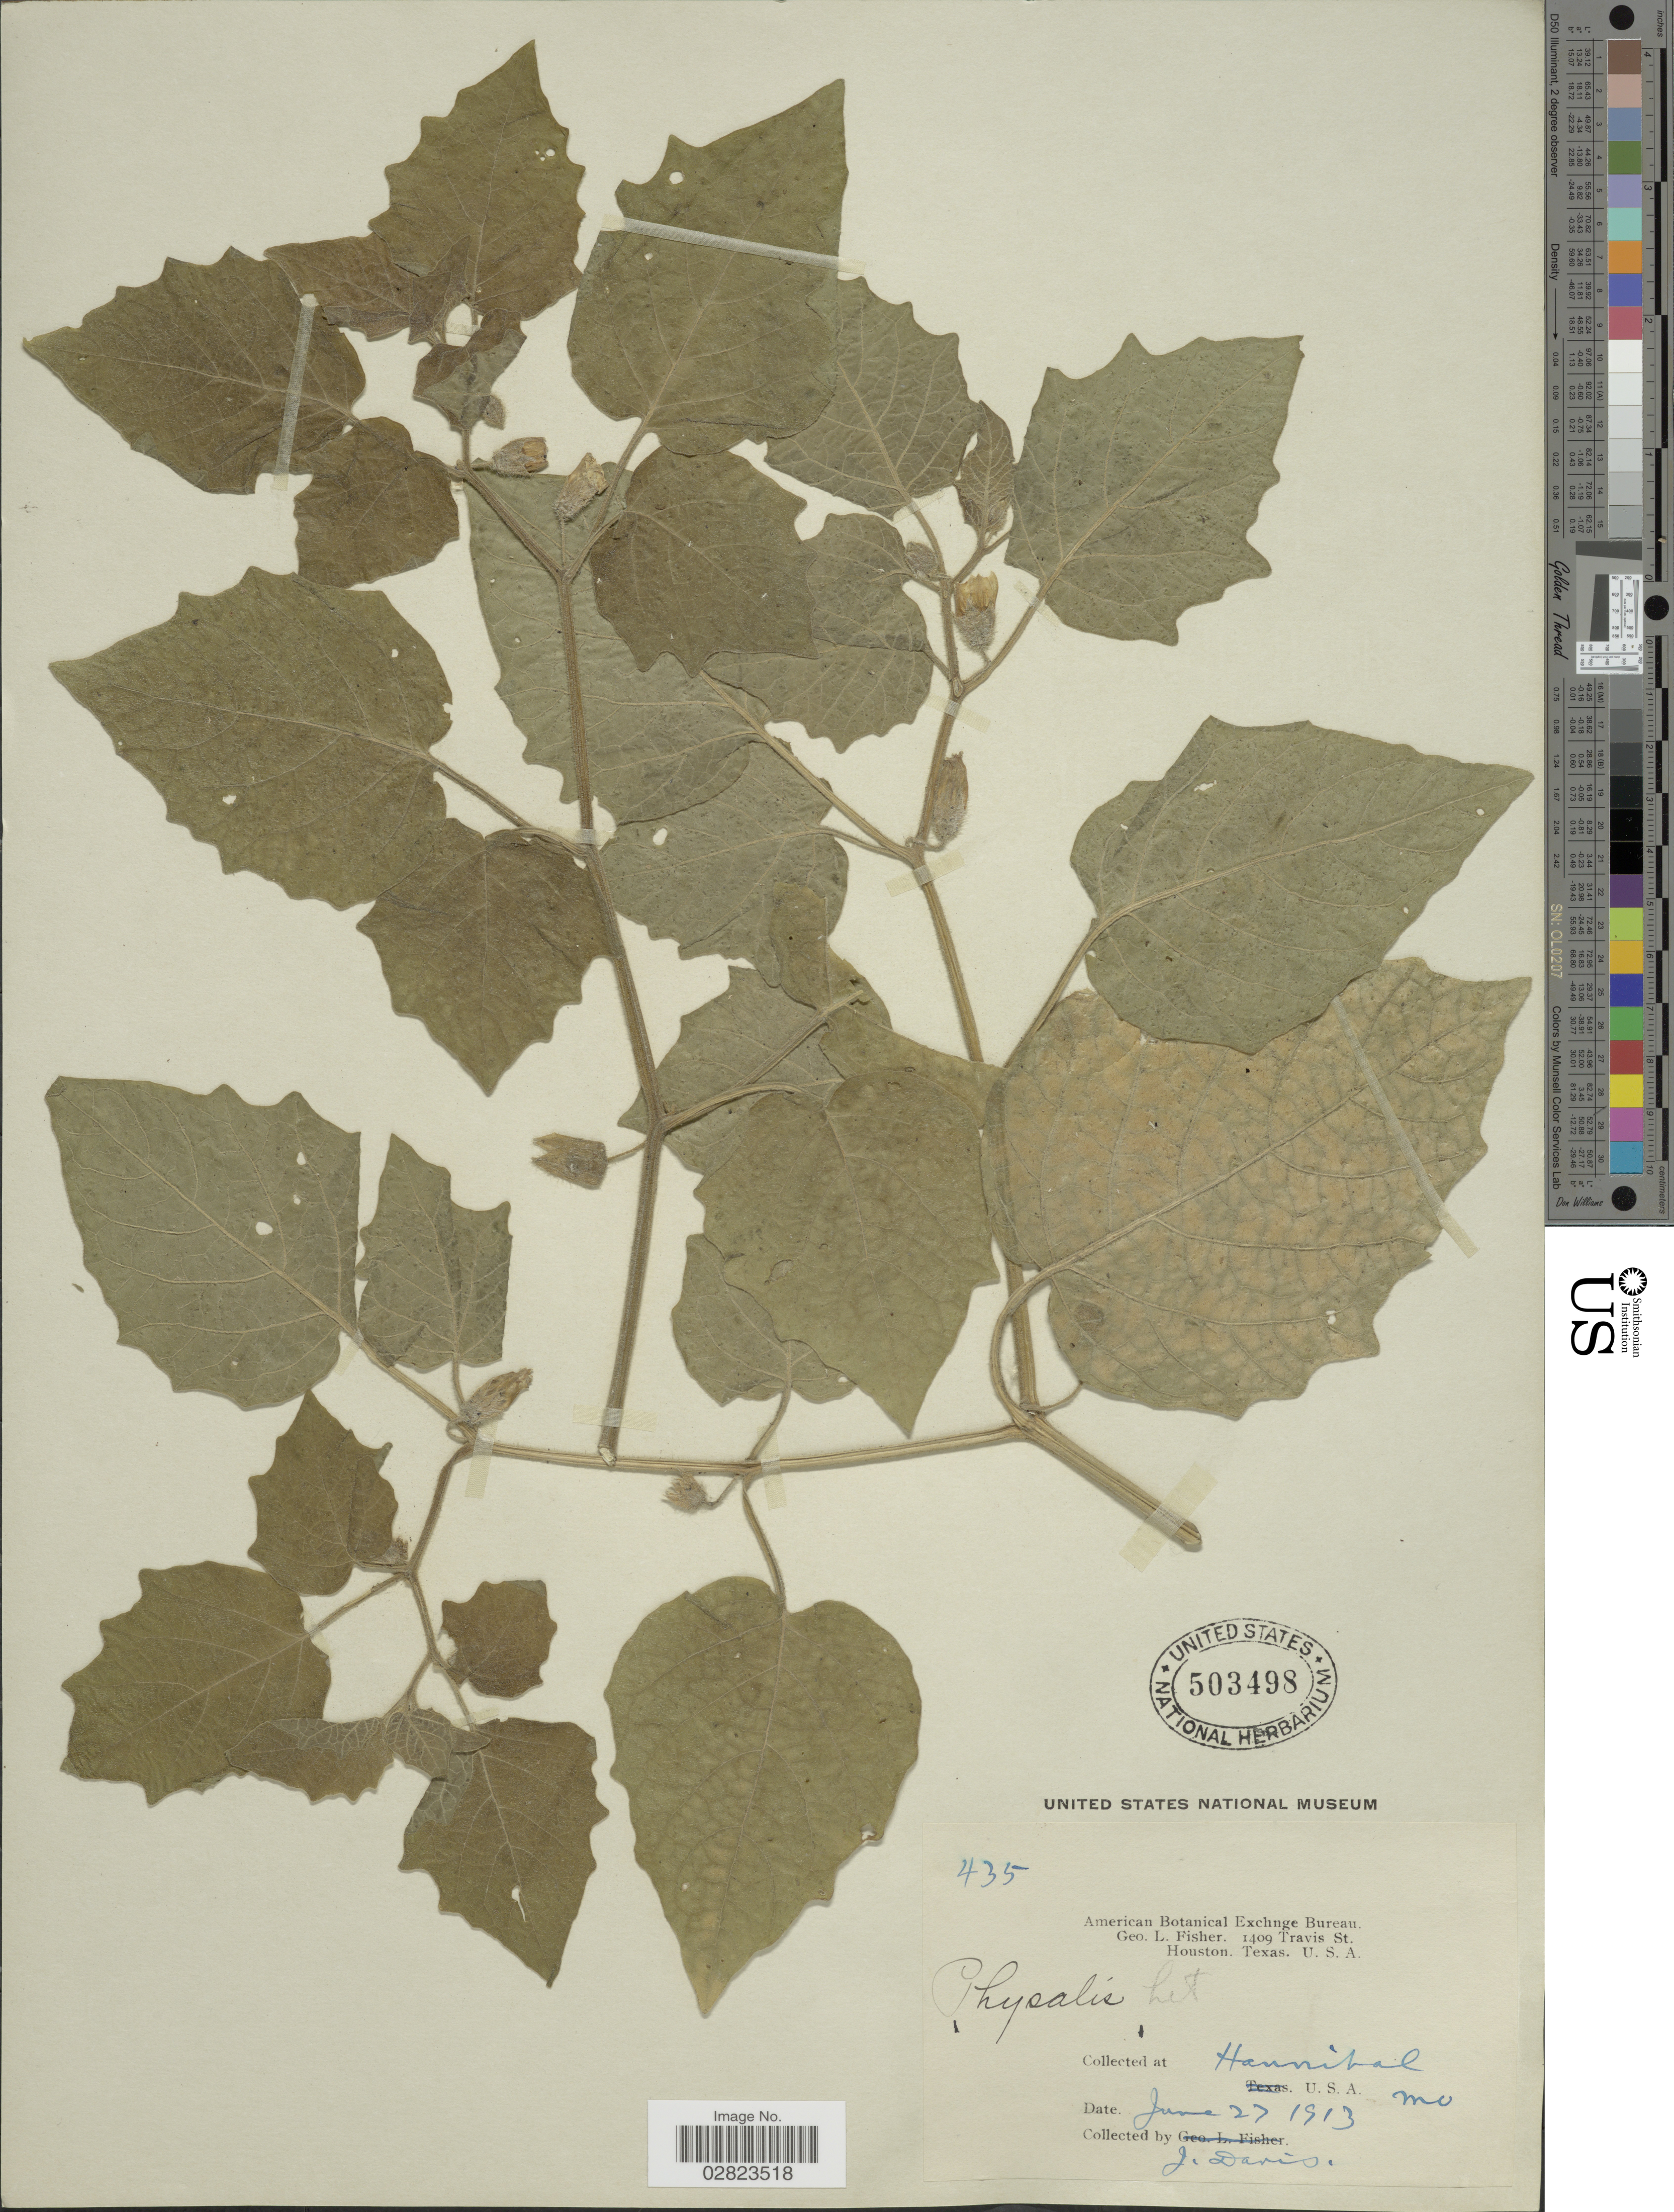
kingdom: Plantae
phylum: Tracheophyta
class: Magnoliopsida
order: Solanales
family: Solanaceae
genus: Physalis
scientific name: Physalis heterophylla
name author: Nees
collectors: J. Davis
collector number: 435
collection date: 1913-06-27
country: United States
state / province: Missouri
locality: Hannibal, U.S.A.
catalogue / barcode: US 503498